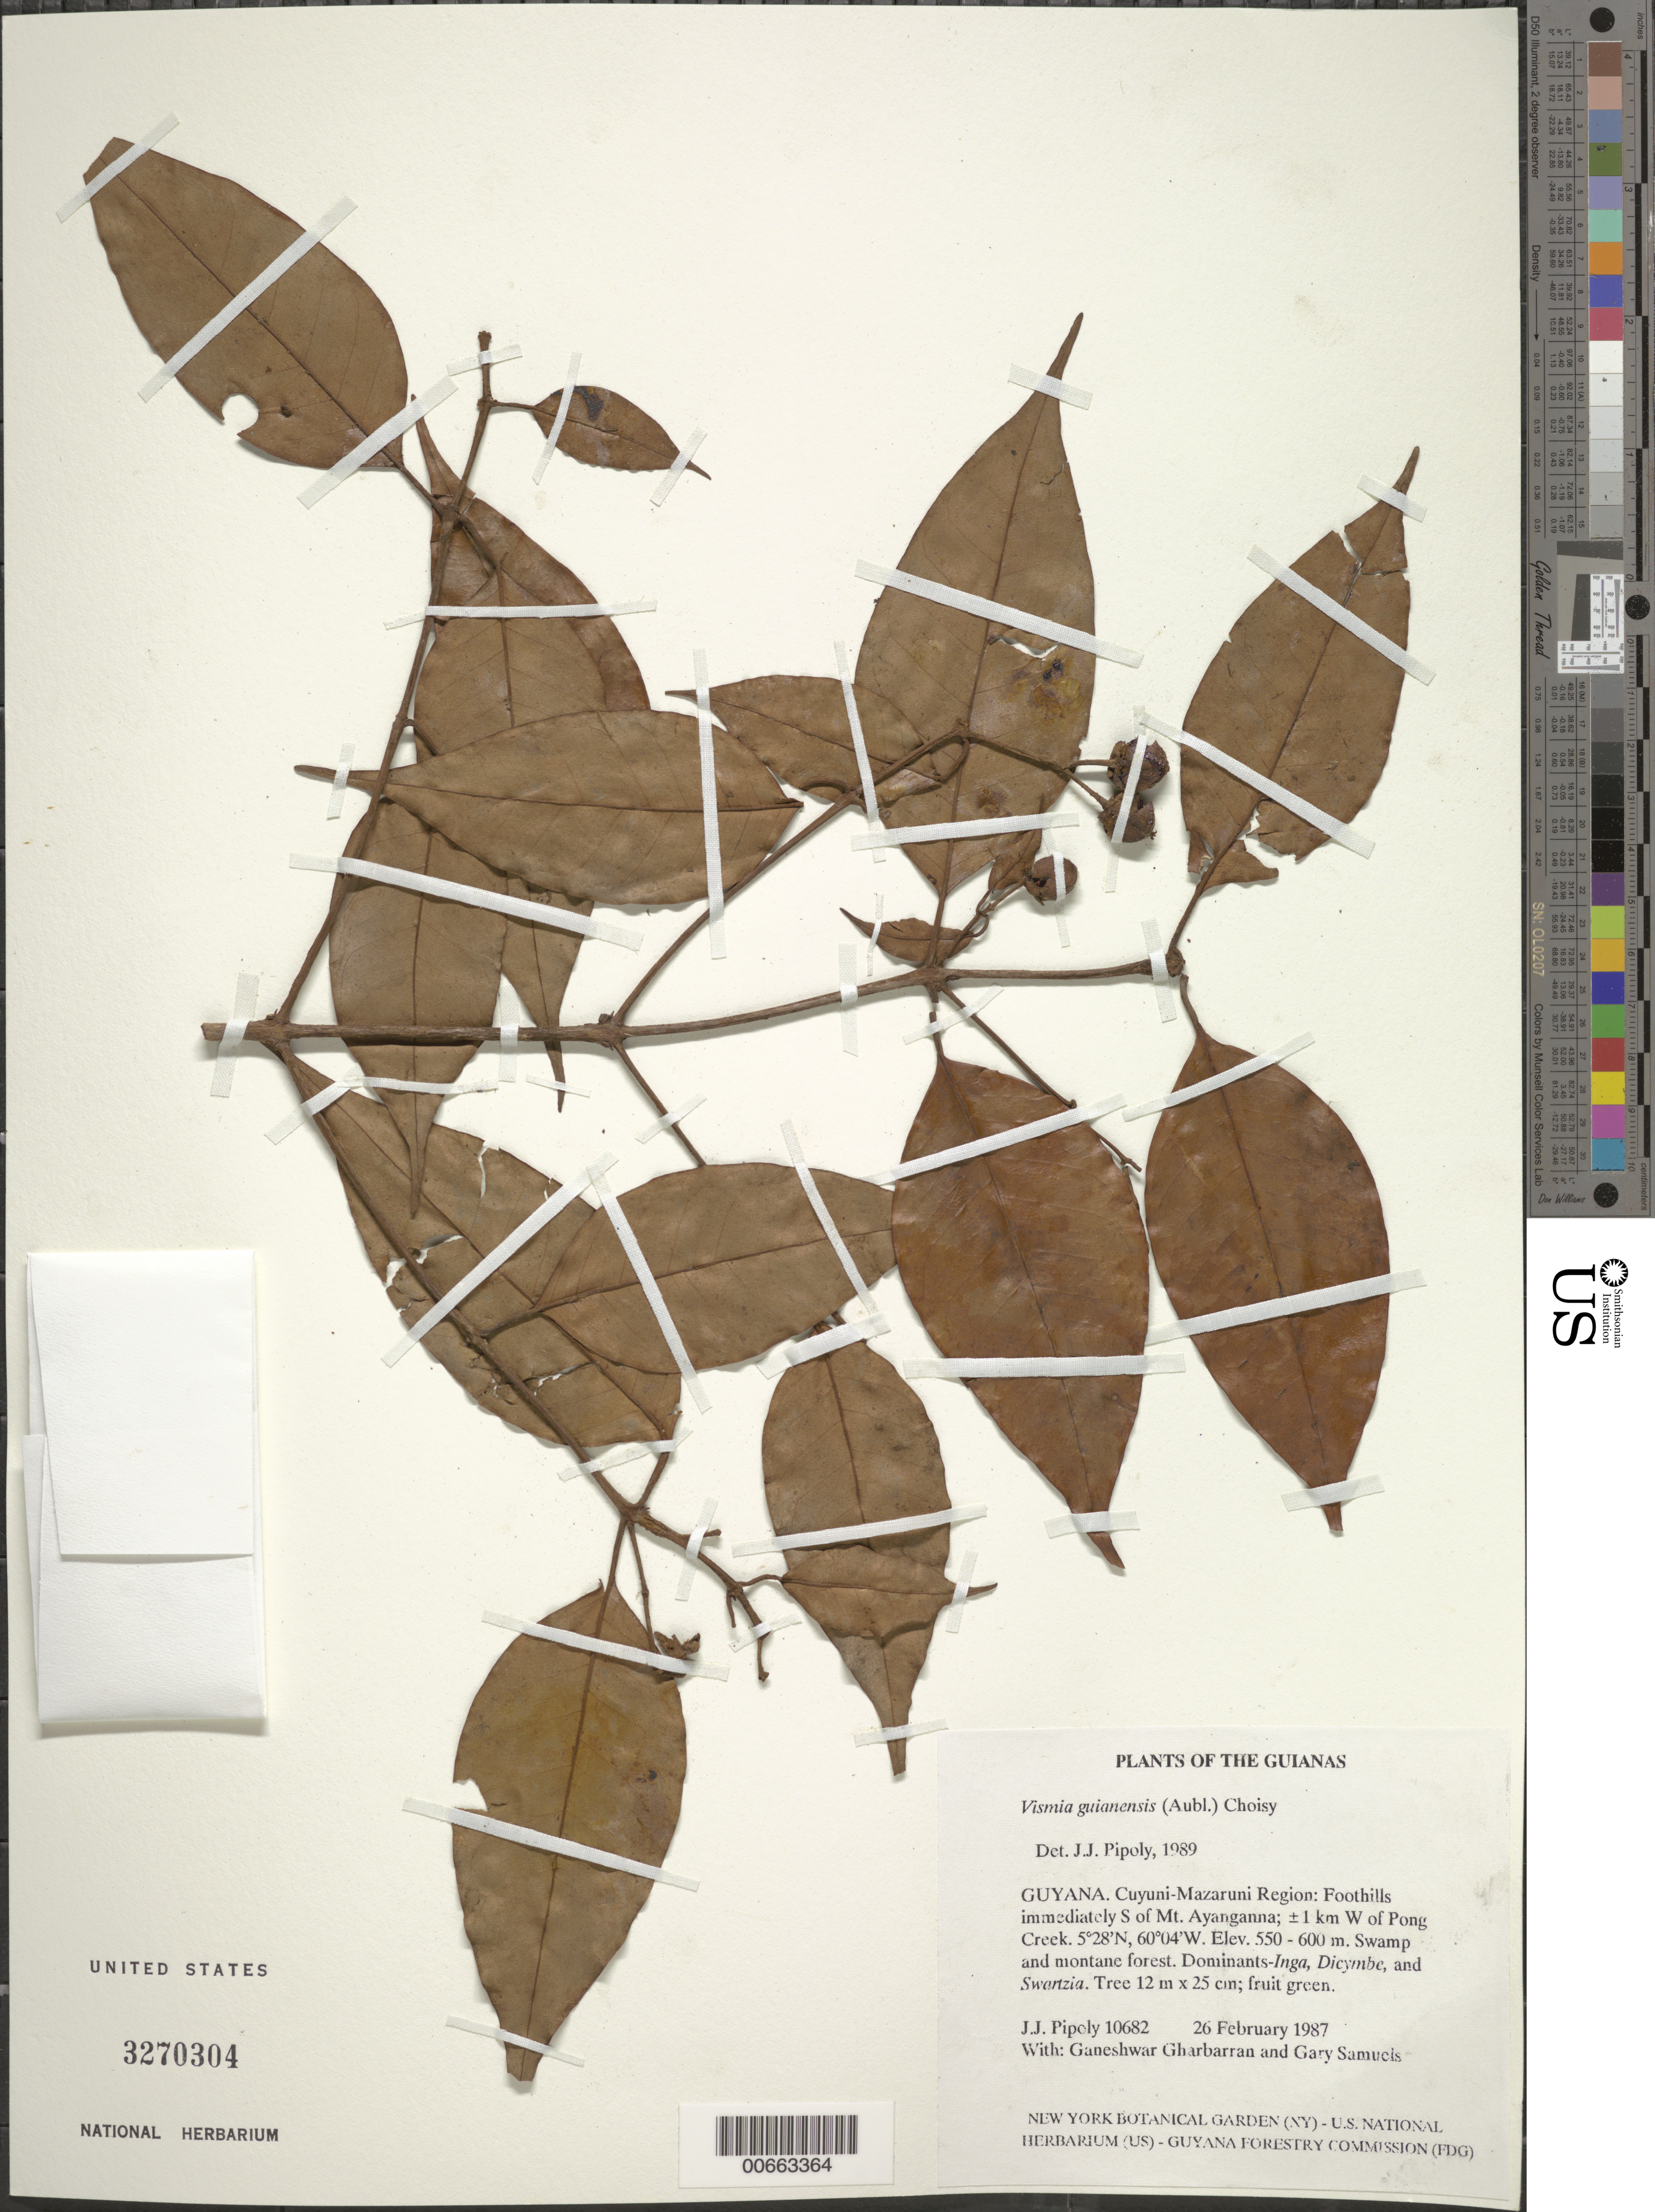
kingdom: Plantae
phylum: Tracheophyta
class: Magnoliopsida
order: Malpighiales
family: Hypericaceae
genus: Vismia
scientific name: Vismia guianensis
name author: (Aubl.) Pers.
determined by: Pipoly, J. J., III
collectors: J. J. Pipoly, G. Gharbarran & G. Samuels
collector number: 10682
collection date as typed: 26 February 1987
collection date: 1987-02-26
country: Guyana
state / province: Cuyuni-Mazaruni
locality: Foothills immediately S of Mt. Ayanganna; ±1 km W of Pong Creek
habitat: Swamp and montane forest. Dominants: Inga, Dicymbe, and Swartzia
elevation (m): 550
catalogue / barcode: US 3270304